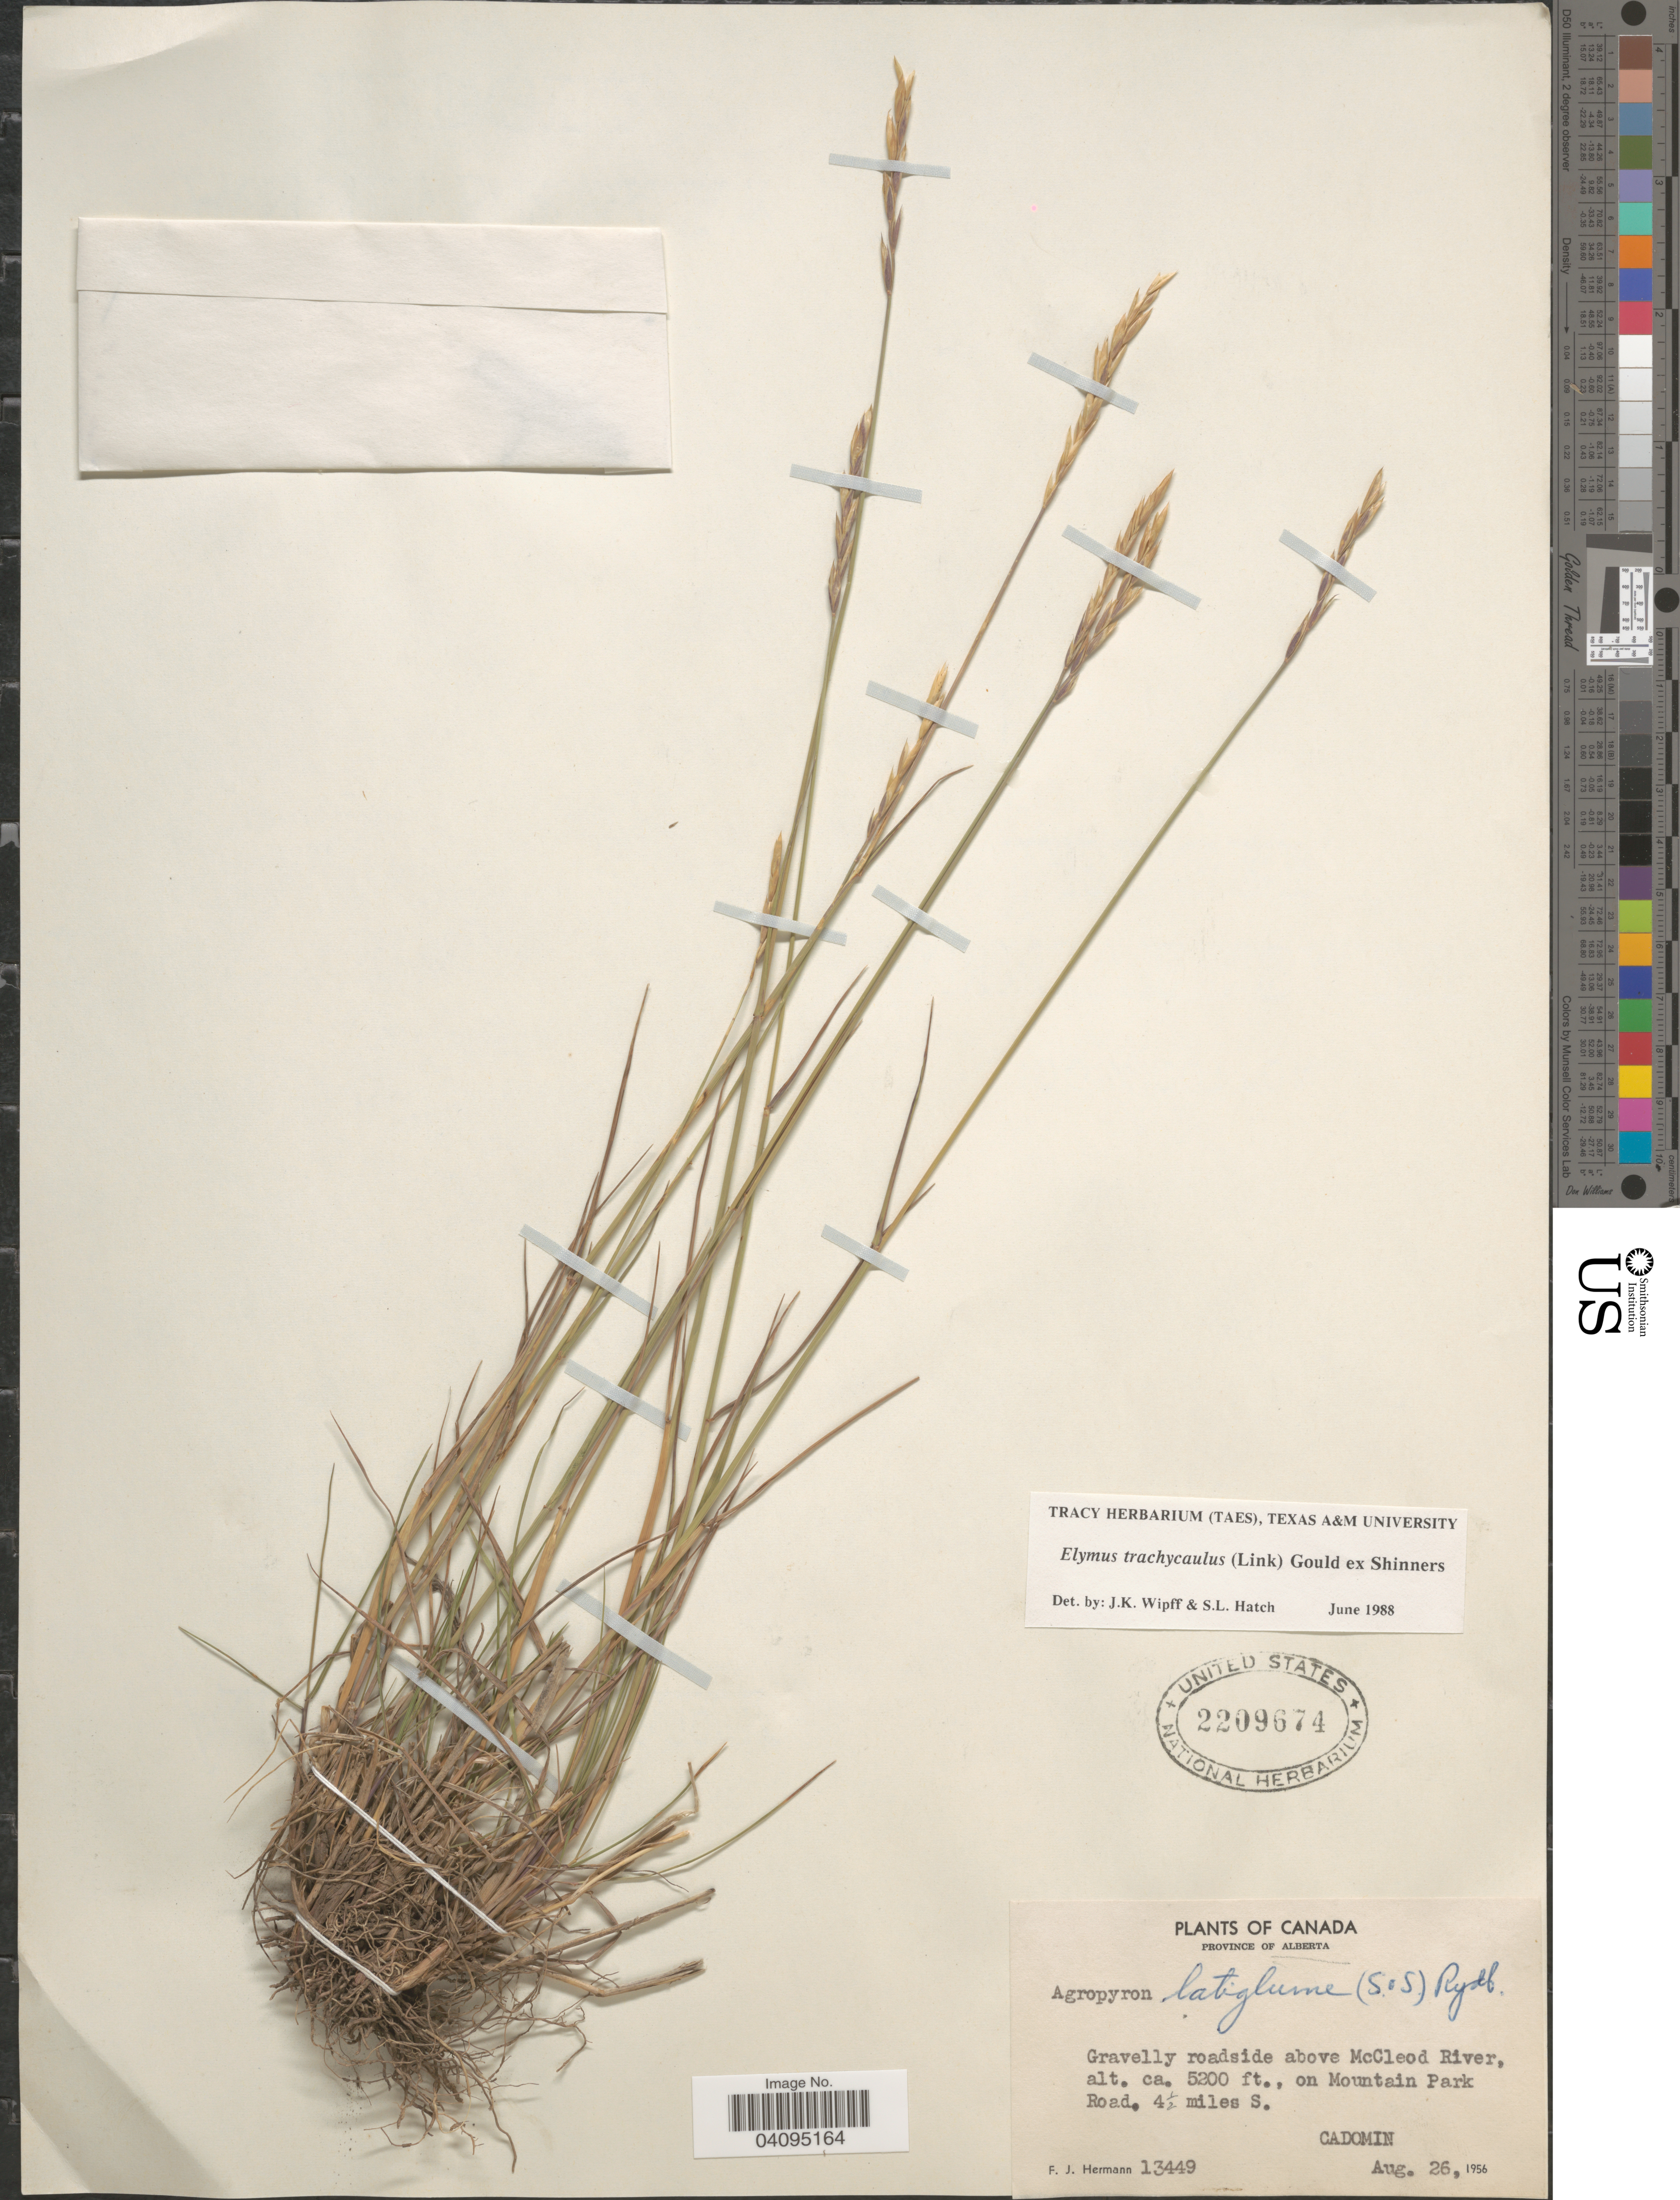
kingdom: Plantae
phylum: Tracheophyta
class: Liliopsida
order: Poales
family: Poaceae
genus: Elymus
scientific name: Elymus trachycaulus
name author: (Link) Gould ex Shinners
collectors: F. J. Hermann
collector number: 13449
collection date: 1956-08-26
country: Canada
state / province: Alberta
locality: Gravelly roadside above McCleod River, on Mountain Park Road, 4½ miles S. Cadomin.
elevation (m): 1585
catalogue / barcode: US 2209674